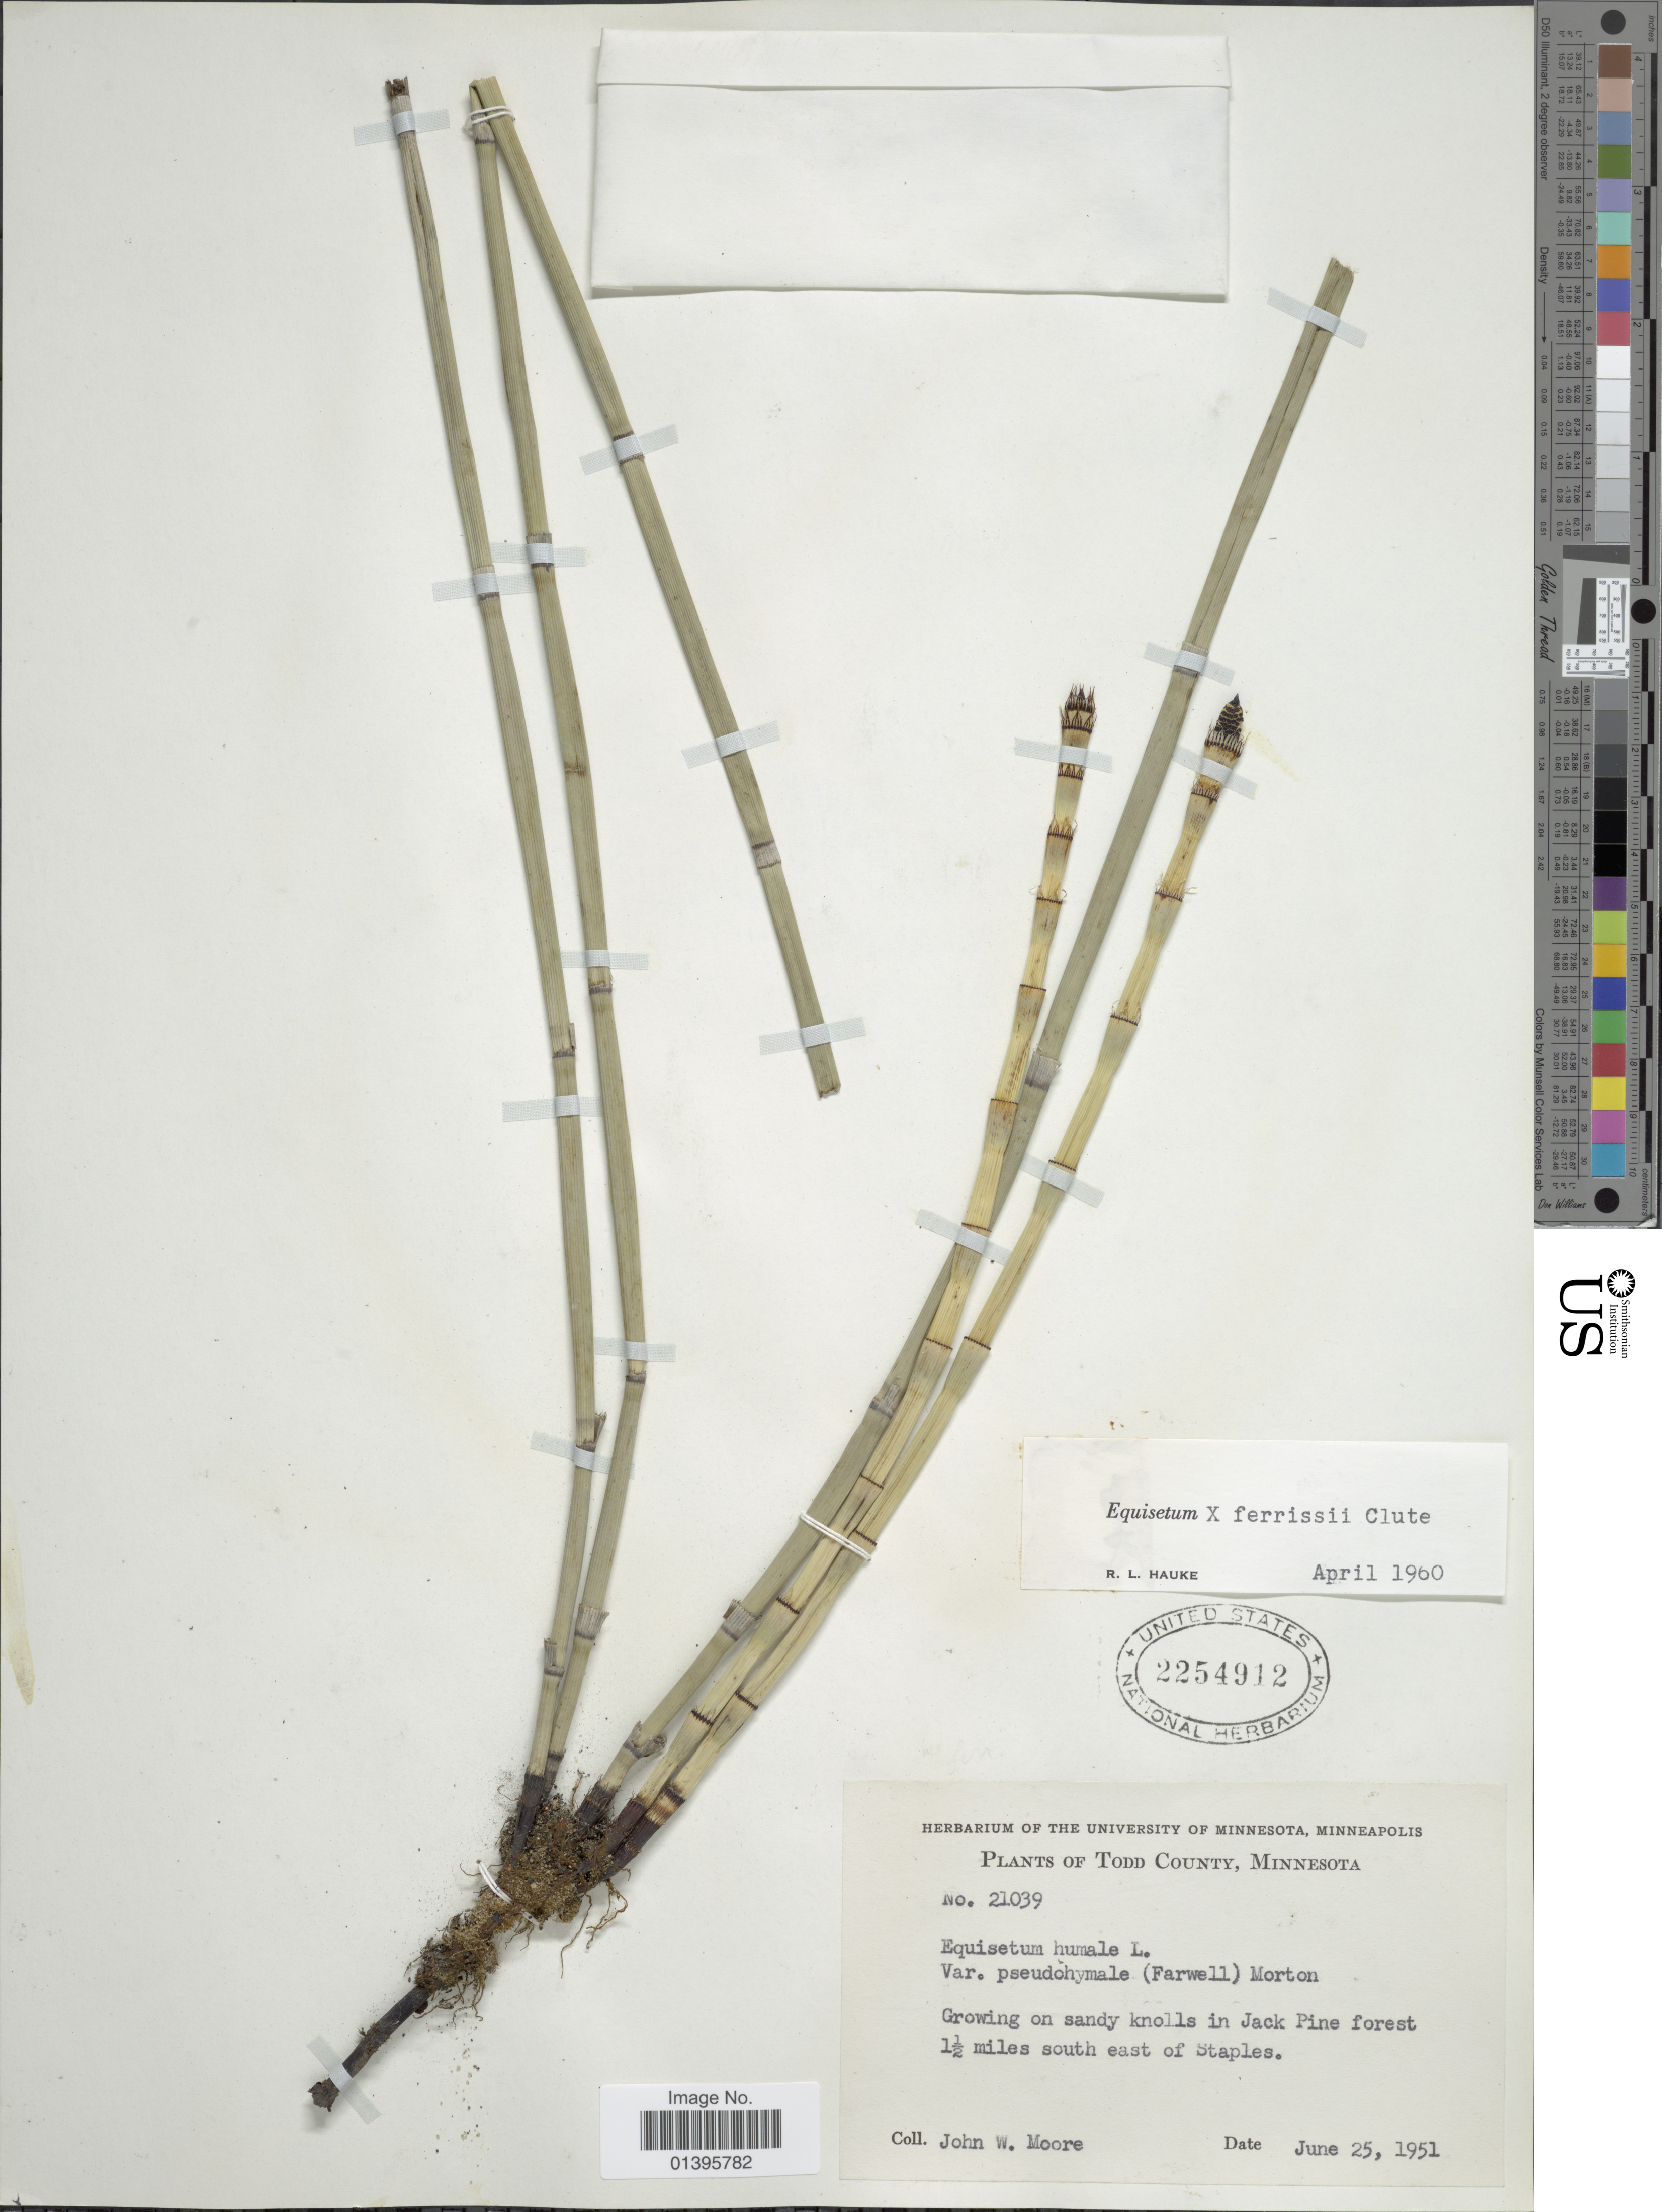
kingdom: Plantae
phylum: Tracheophyta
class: Polypodiopsida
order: Equisetales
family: Equisetaceae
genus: Equisetum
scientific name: Equisetum x ferrissii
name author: Clute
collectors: J. Moore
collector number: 21039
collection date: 1951-06-25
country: United States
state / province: Minnesota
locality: Plants of Todd County. Growing on sandy knolls in Jack Pine forest 1½ miles south east of Staples.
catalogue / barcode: US 2254912